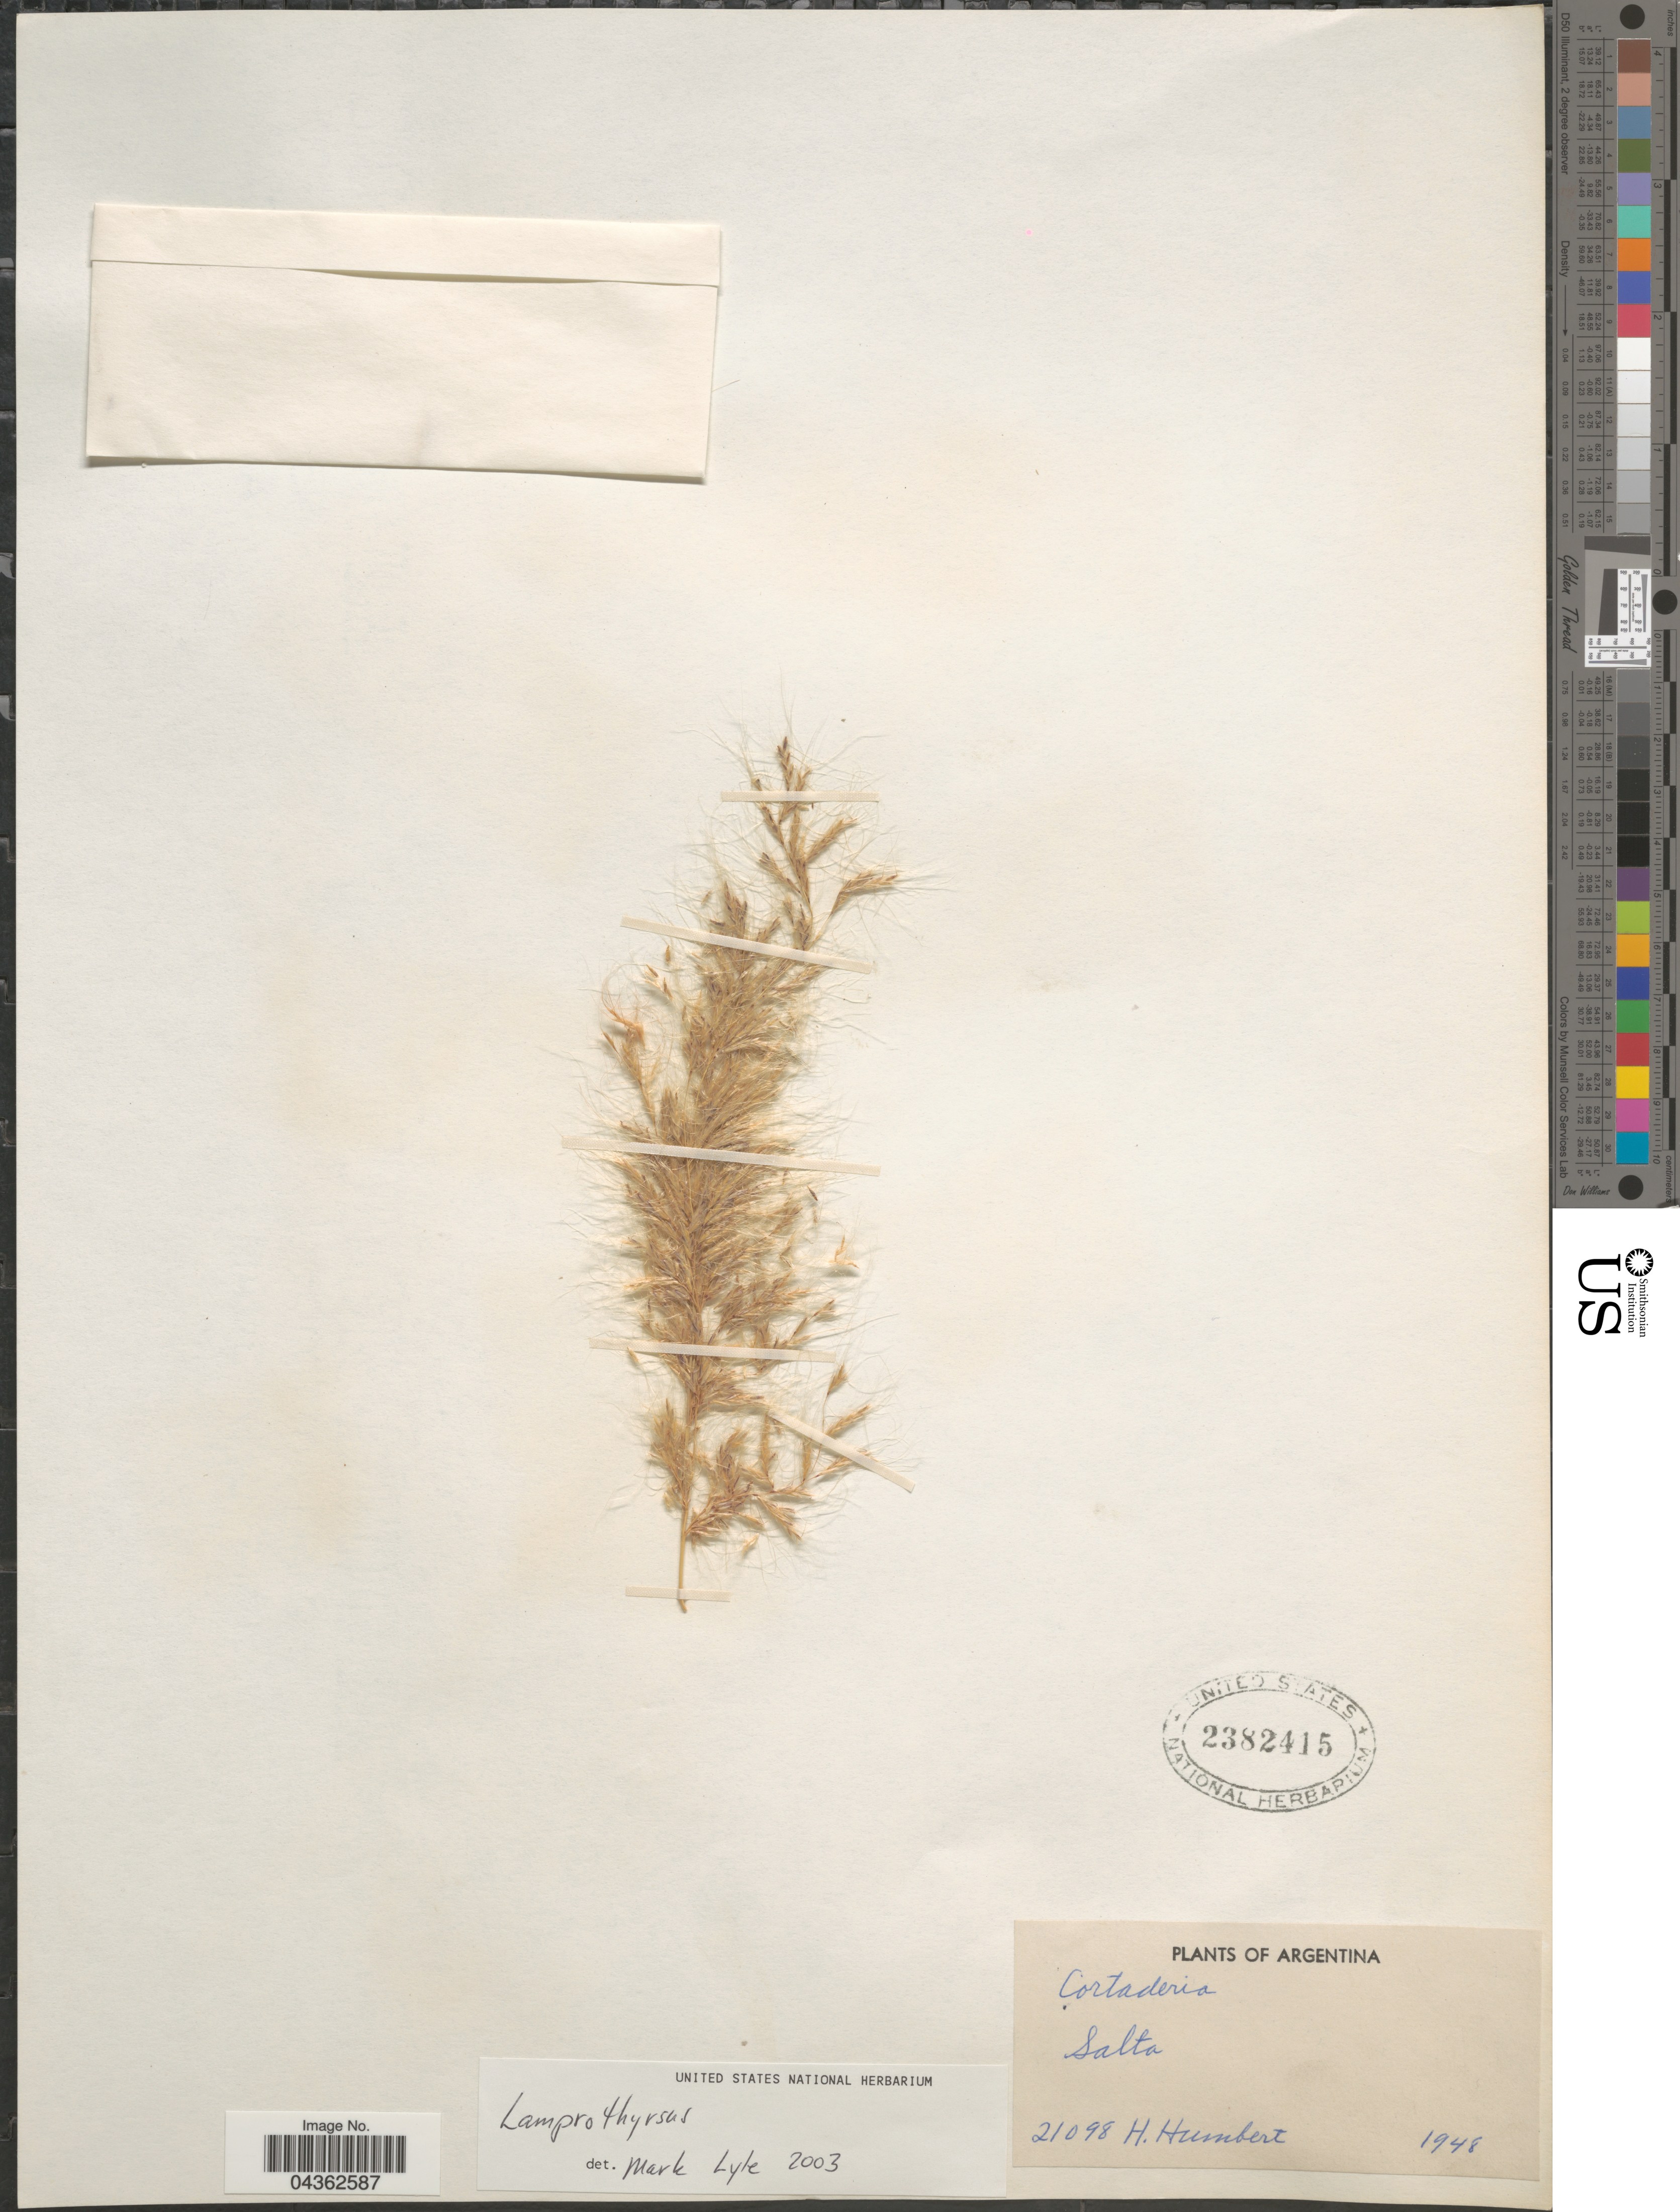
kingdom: Plantae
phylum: Tracheophyta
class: Liliopsida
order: Poales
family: Poaceae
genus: Cortaderia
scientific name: Cortaderia hieronymi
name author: (Kuntze) H.P. Linder & N.P. Barker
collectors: H. Humbert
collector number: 21098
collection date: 1948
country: Argentina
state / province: Salta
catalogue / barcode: US 2382415